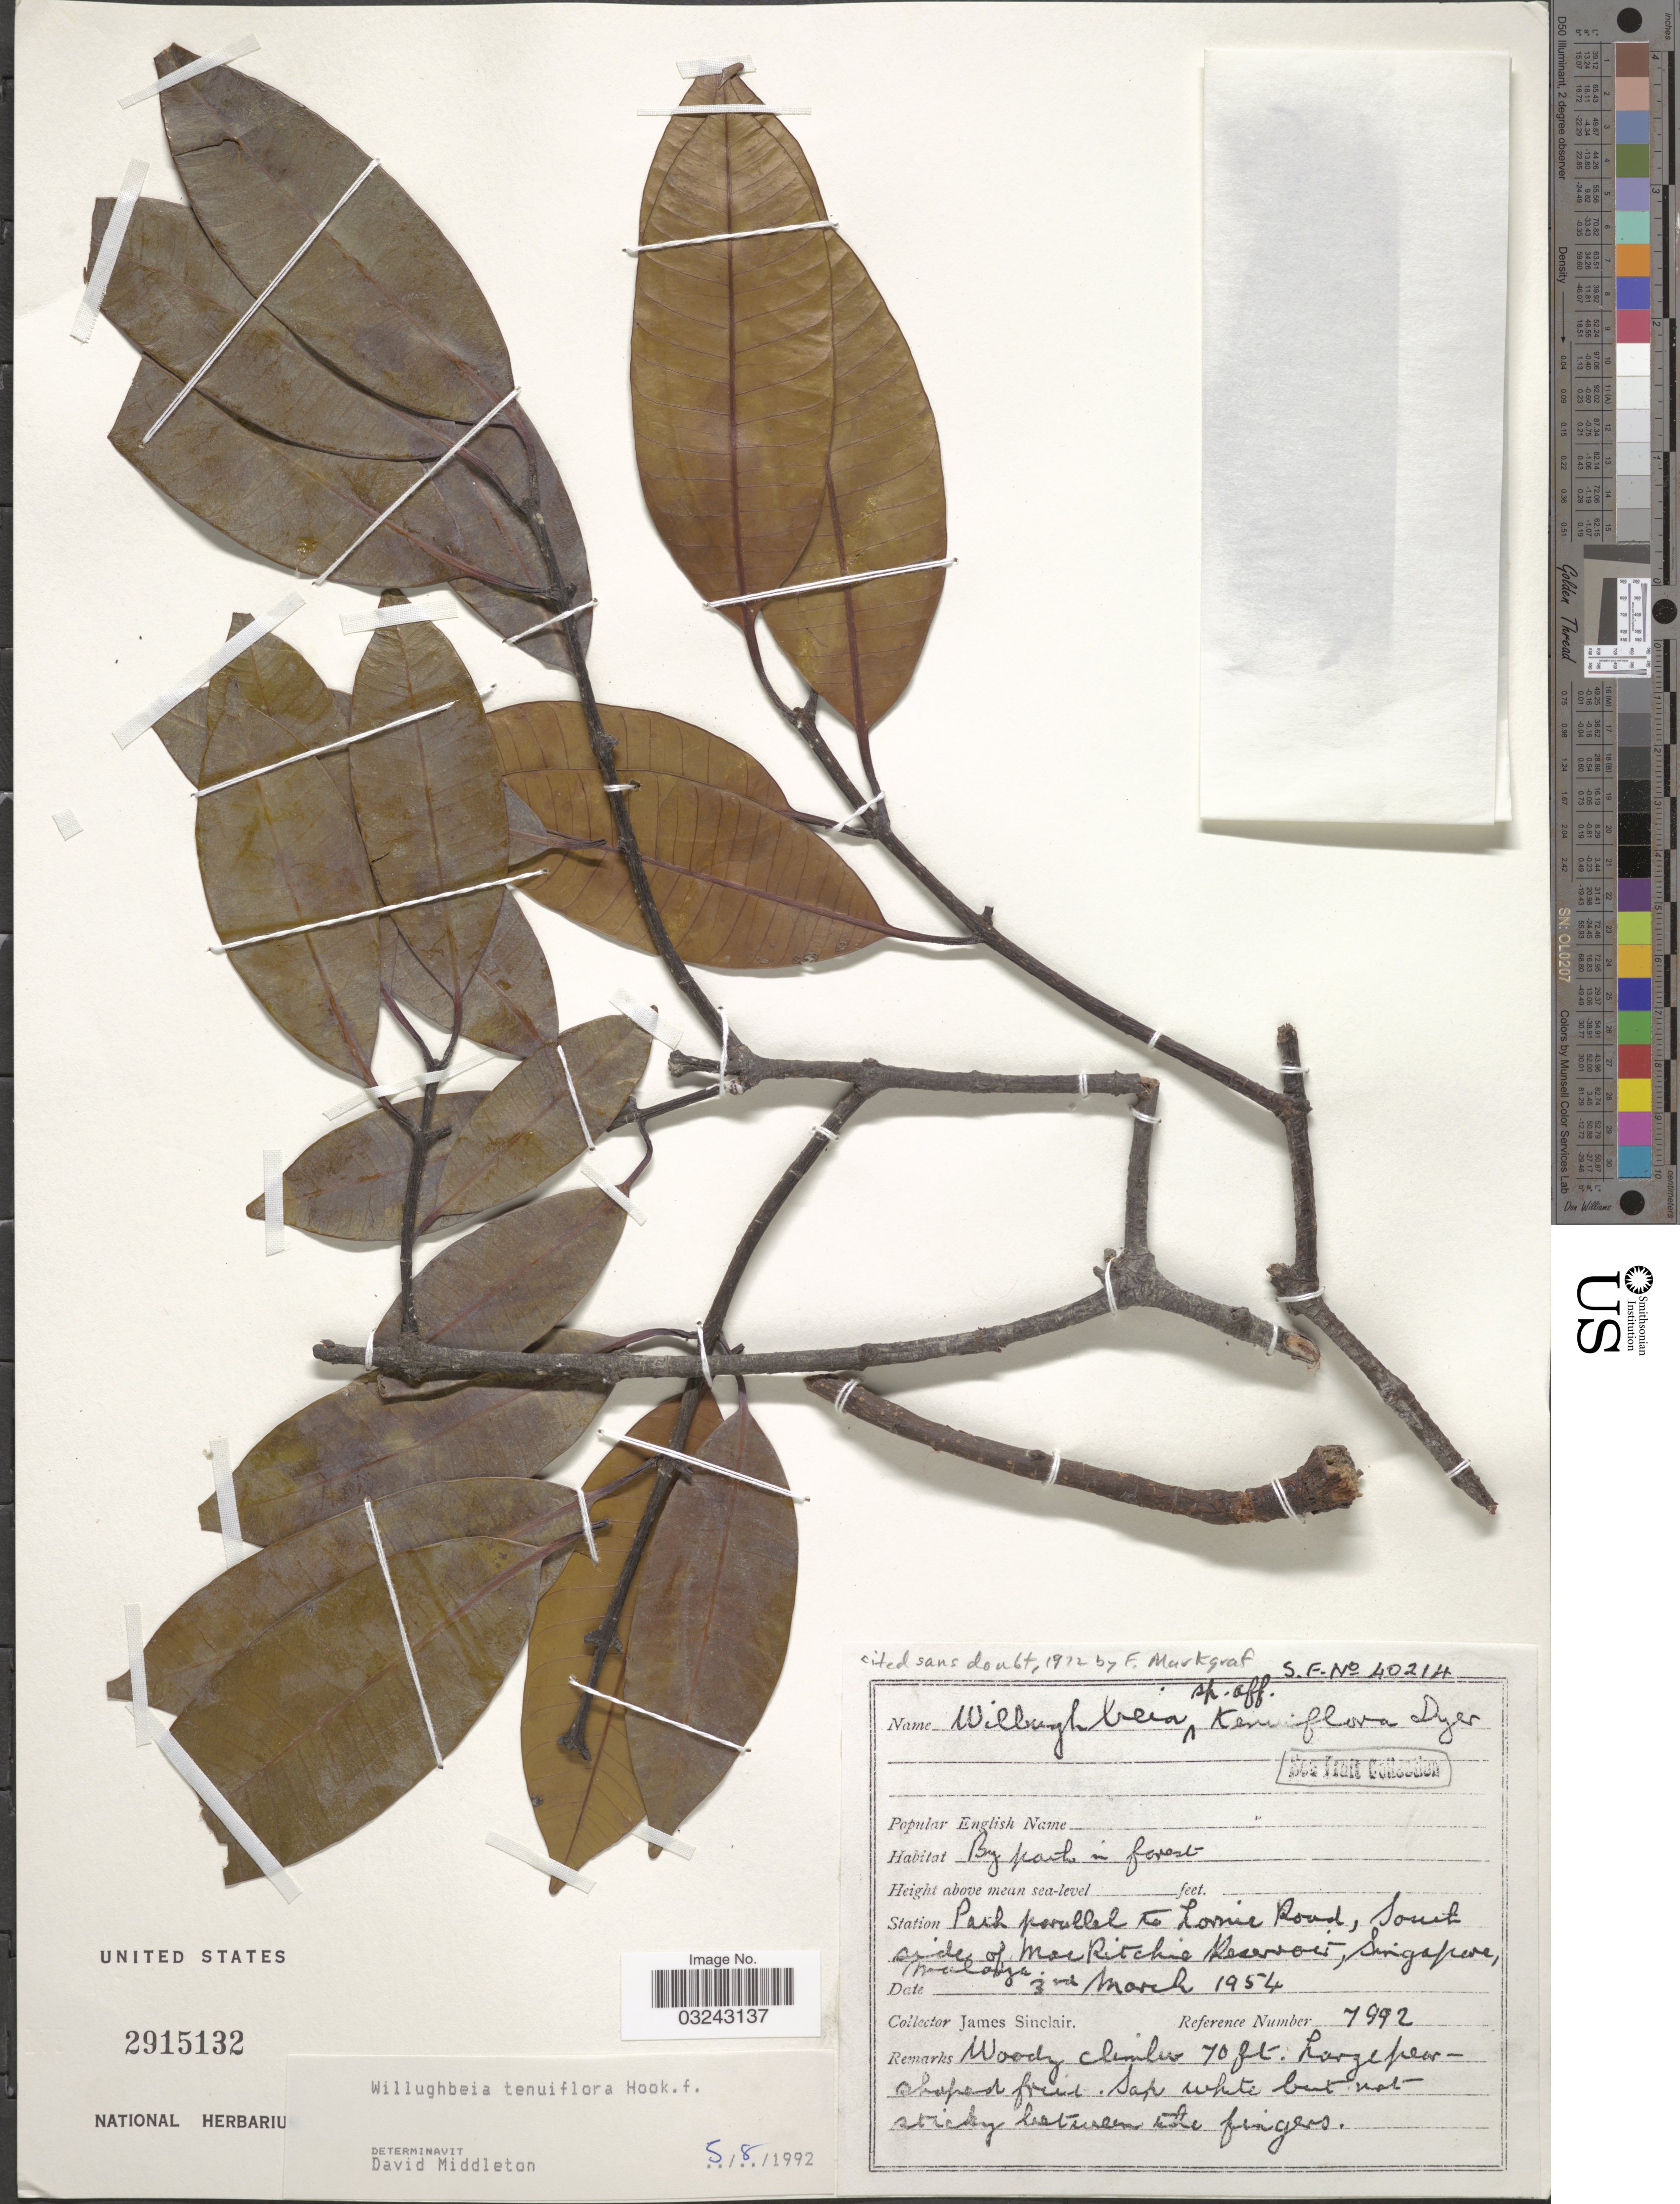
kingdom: Plantae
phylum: Tracheophyta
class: Magnoliopsida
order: Gentianales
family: Apocynaceae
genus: Willughbeia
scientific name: Willughbeia tenuiflora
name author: Dyer ex Hook. f.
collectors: J. Sinclair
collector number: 7992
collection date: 1954-03-03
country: Singapore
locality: Station Park parallel to Lomie Road, Southside of Mac Ritchie Reservoir, Malaya.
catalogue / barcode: US 2915132